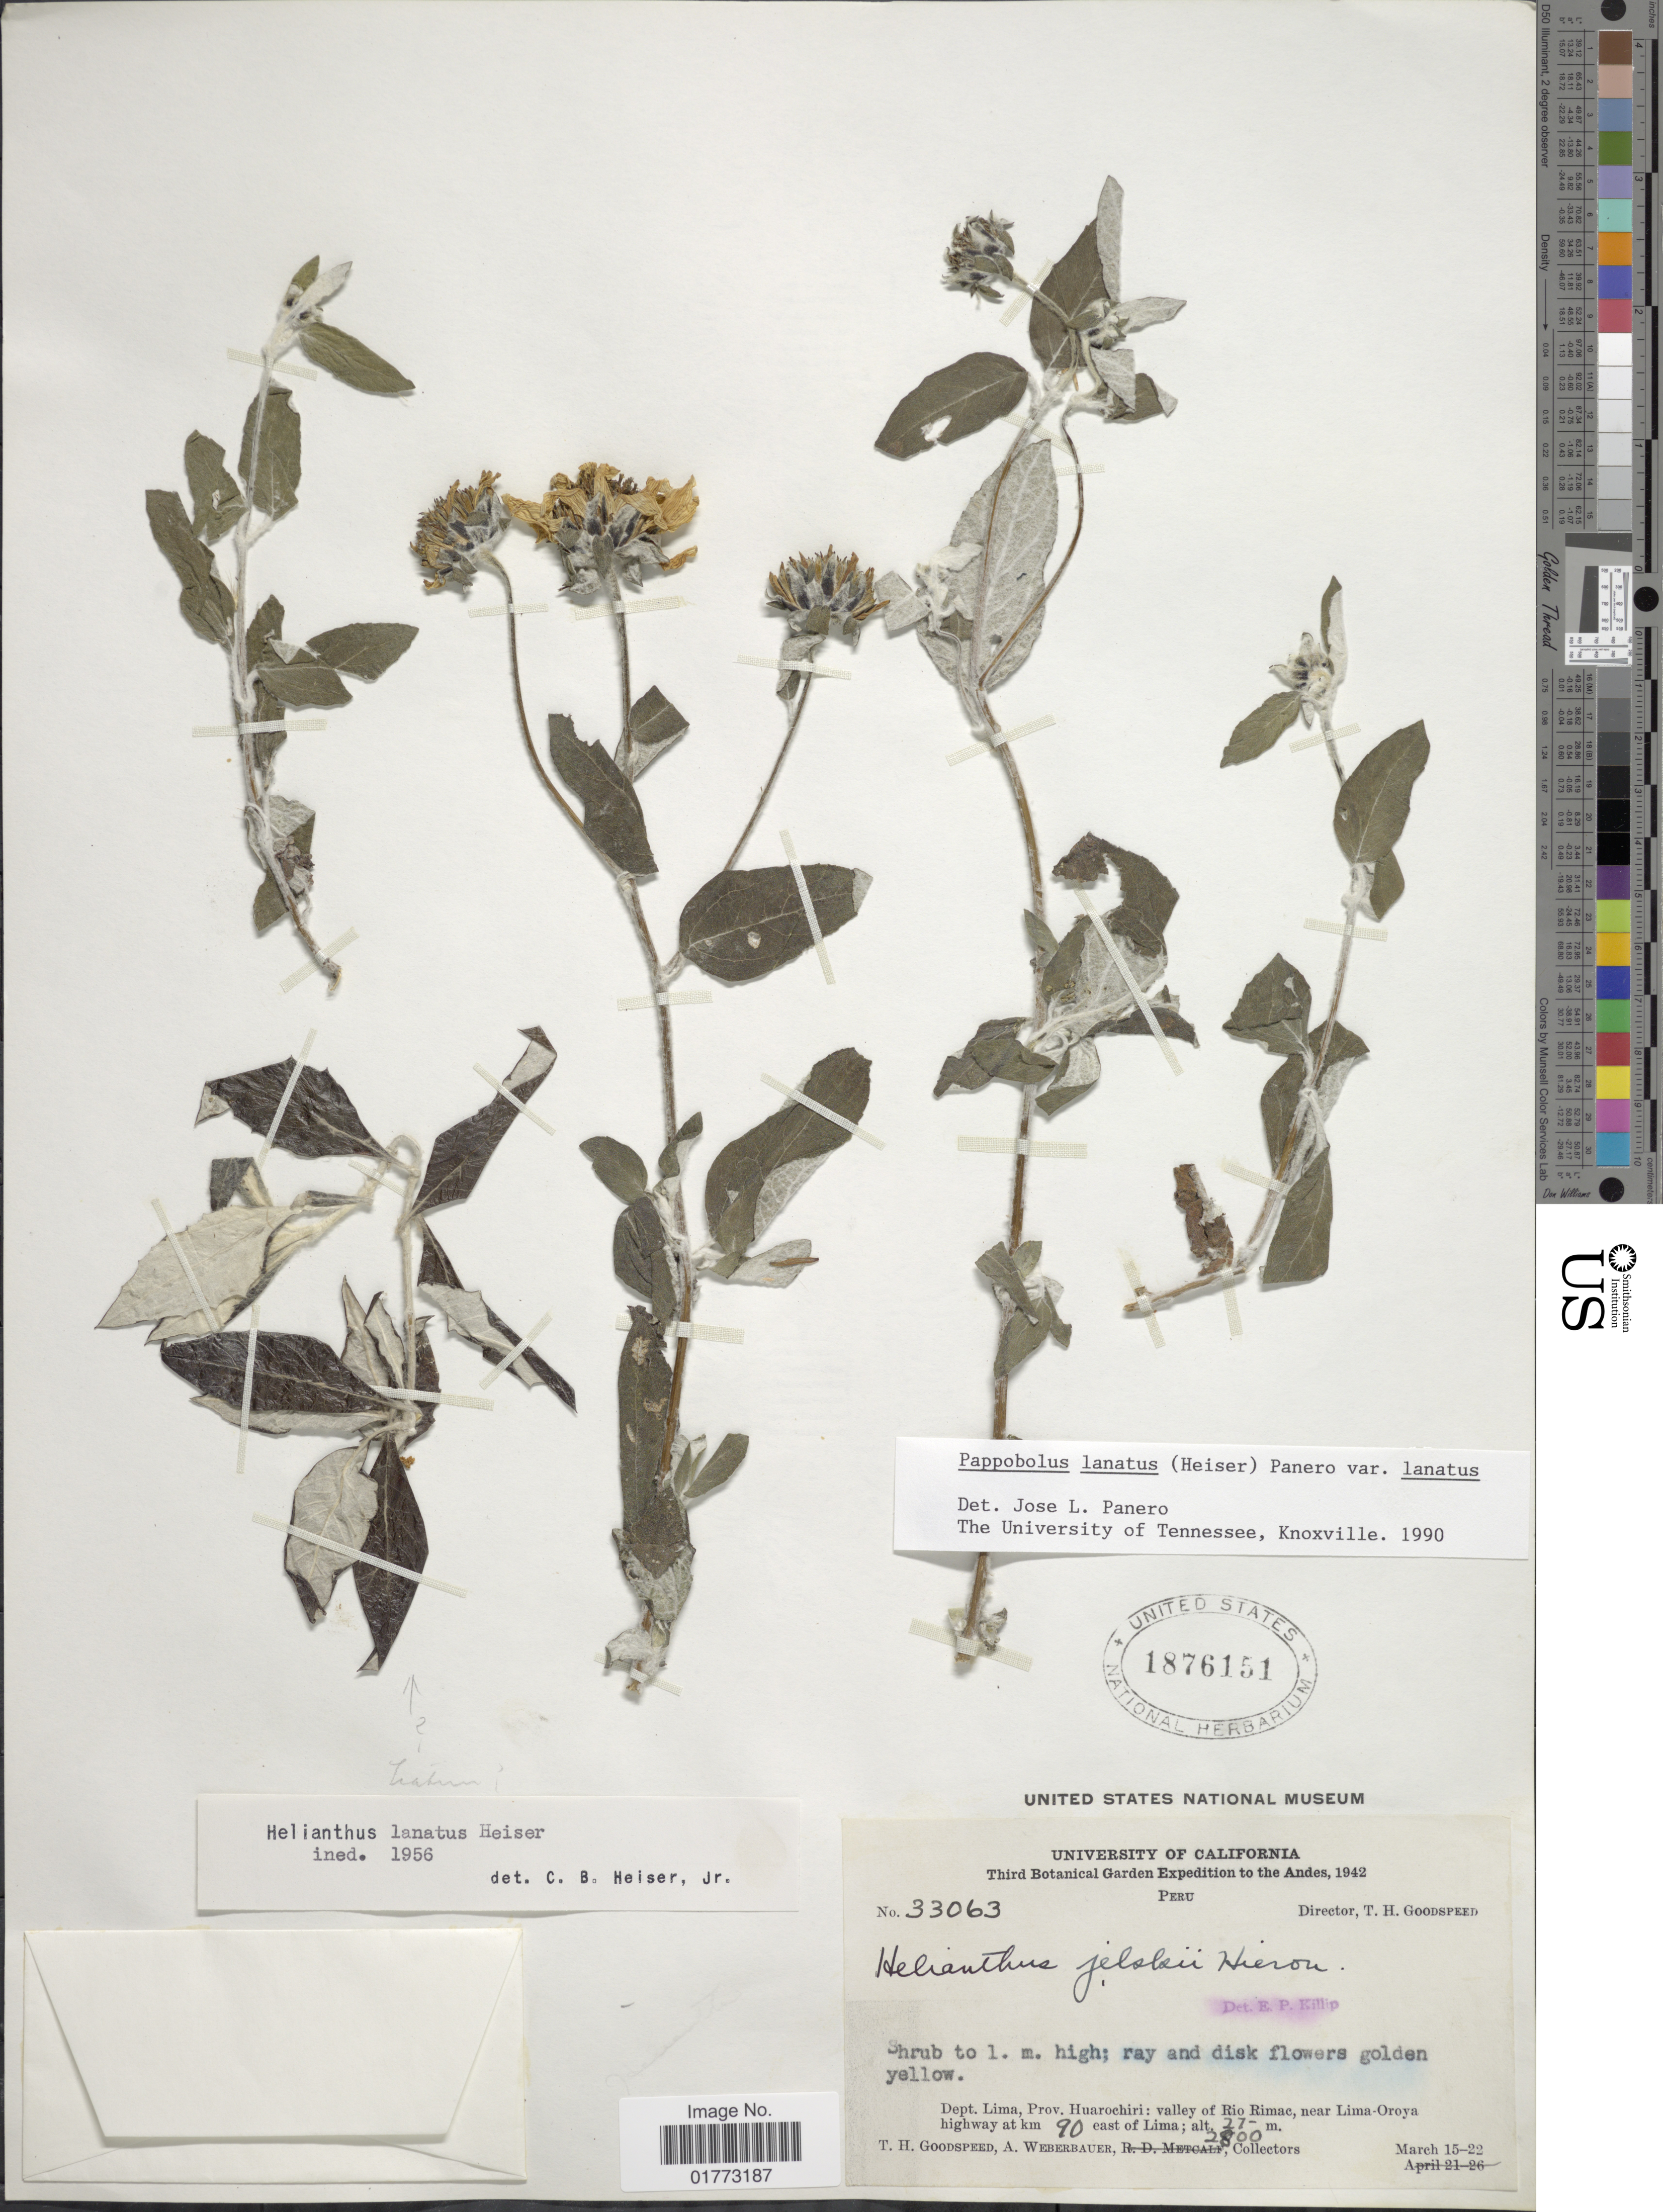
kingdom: Plantae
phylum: Tracheophyta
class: Magnoliopsida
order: Asterales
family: Asteraceae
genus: Pappobolus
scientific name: Pappobolus lanatus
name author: (Heiser) Panero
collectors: T. Goodspeed & A. Weberbauer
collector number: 33063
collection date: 1942-03-15/1942-03-22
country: Peru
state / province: Lima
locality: Prov. Huarochiri: valley of Rio Rimac, near Lima-Oroya highway at km 90 east of Lima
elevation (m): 2700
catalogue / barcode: US 1876151